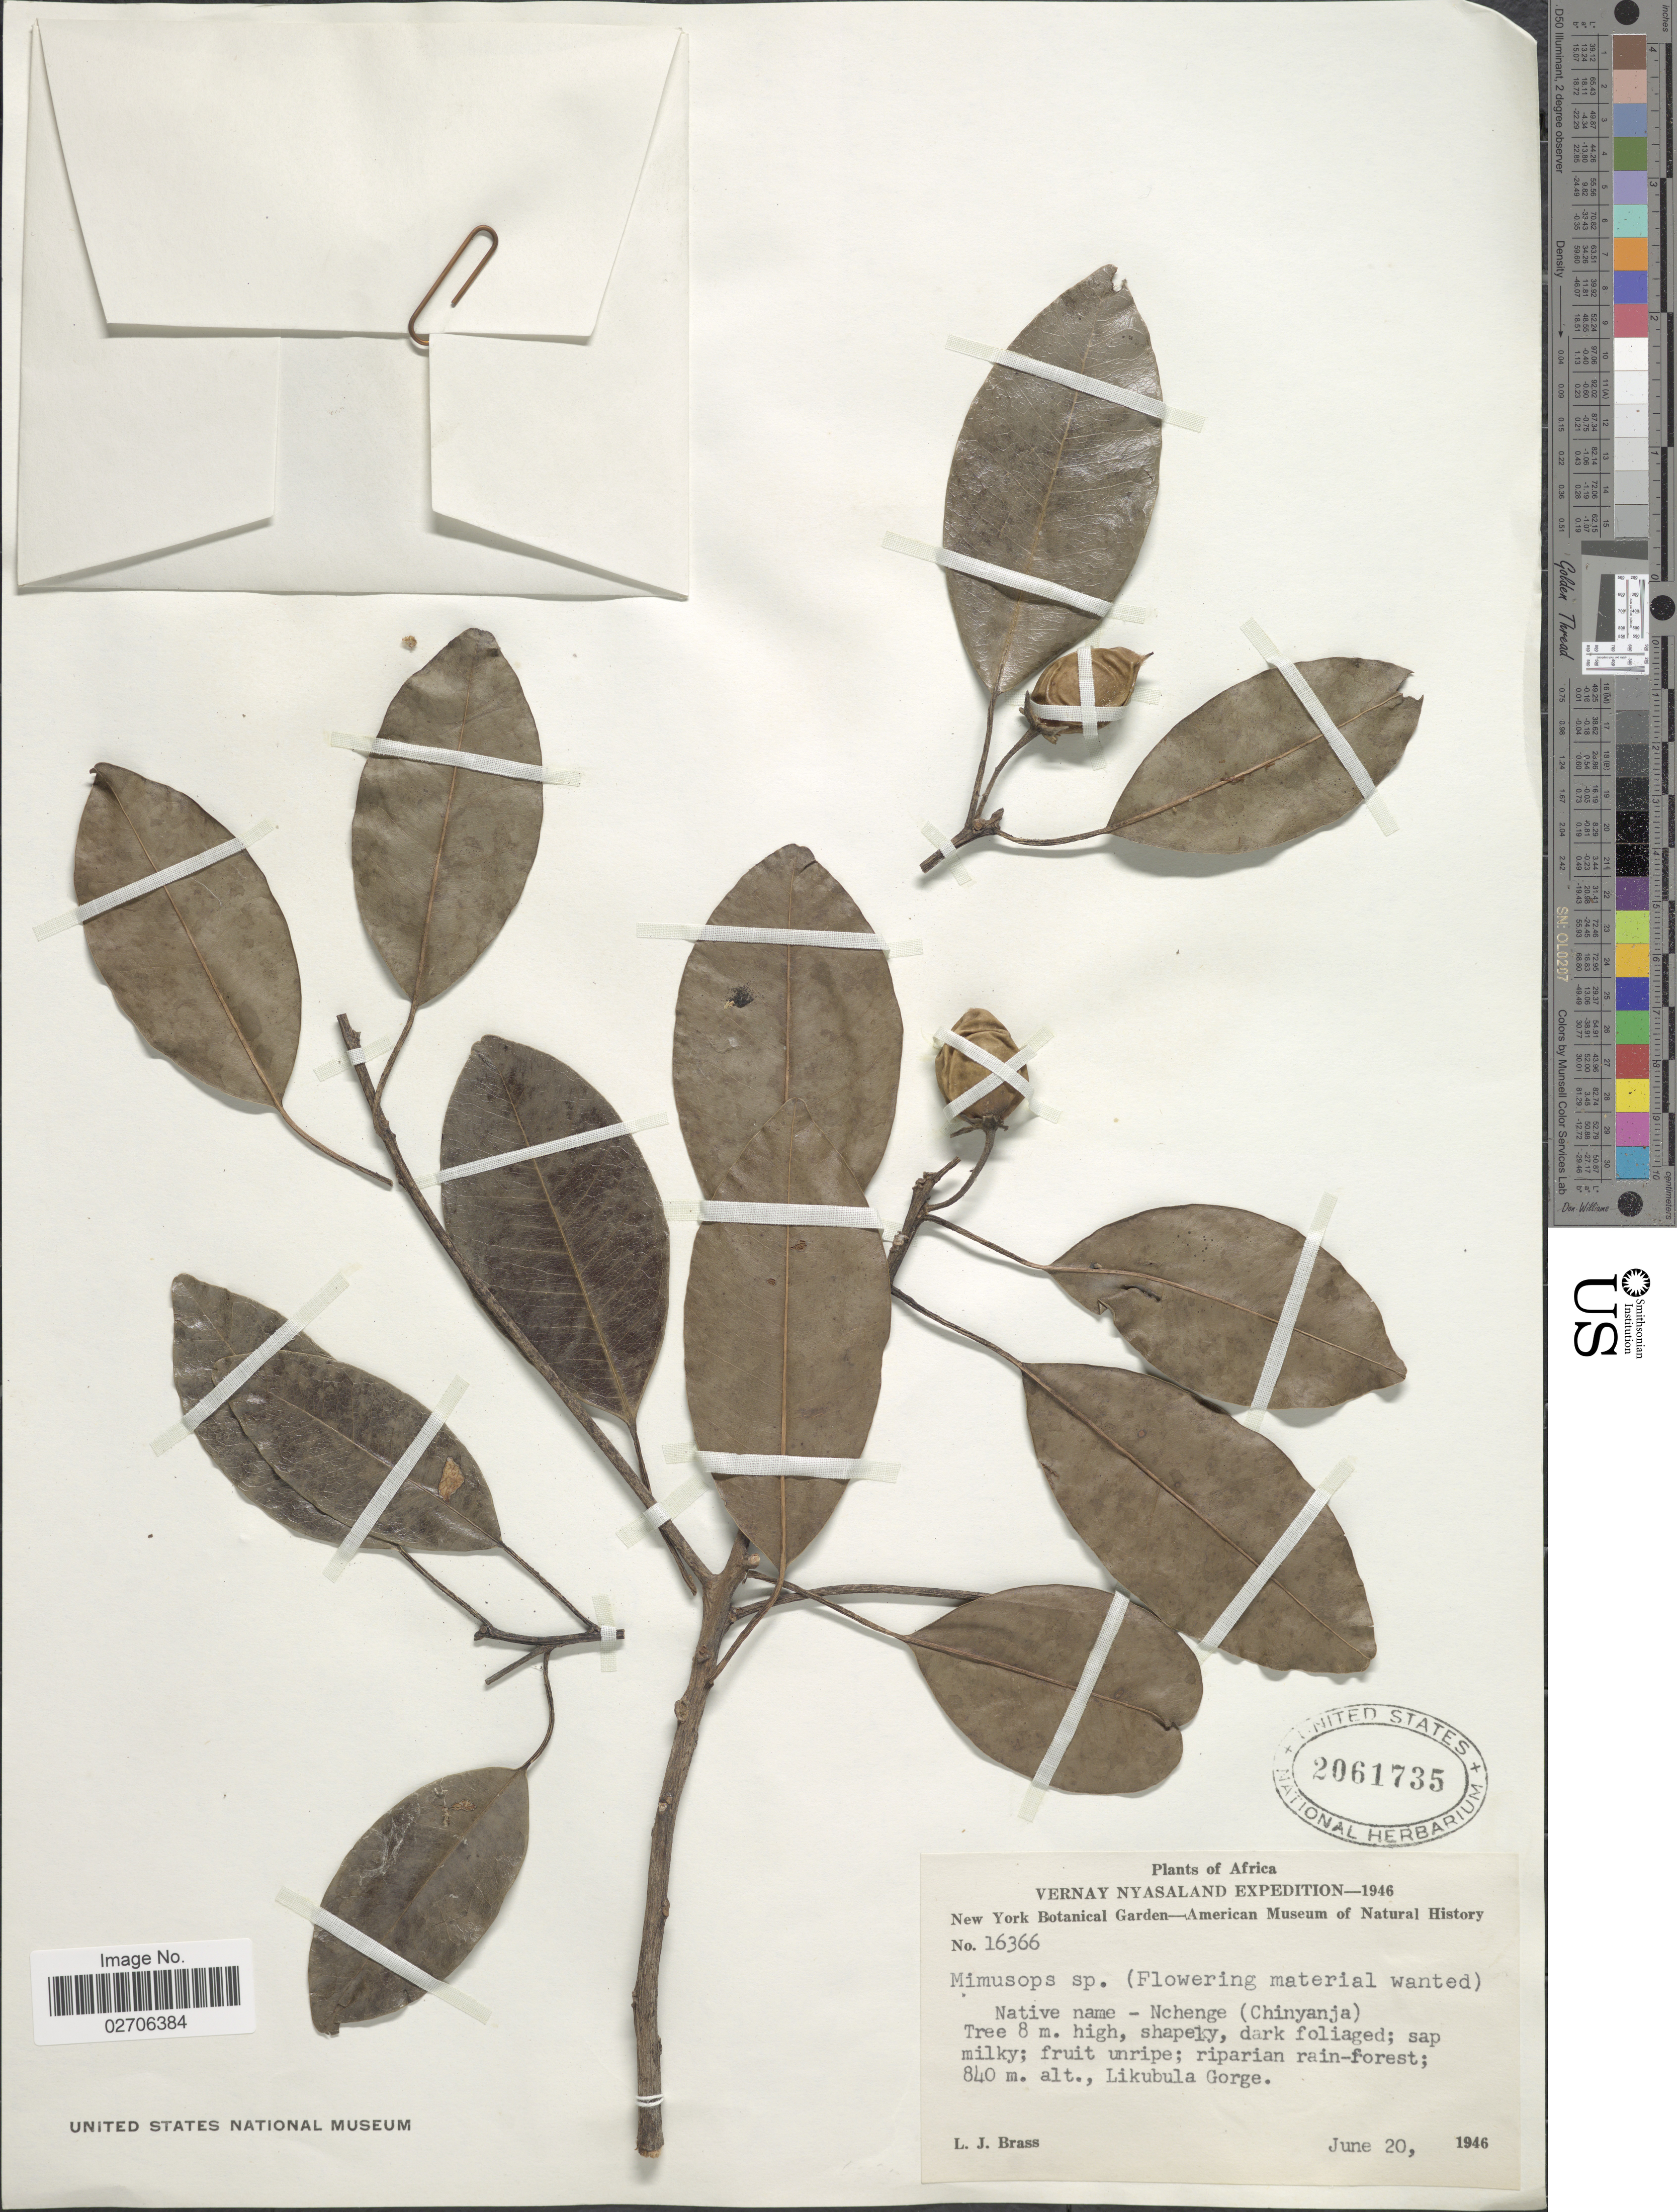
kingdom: Plantae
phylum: Tracheophyta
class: Magnoliopsida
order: Ericales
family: Sapotaceae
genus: Mimusops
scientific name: Mimusops sp.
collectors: L. J. Brass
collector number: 16366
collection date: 1946-06-20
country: Malawi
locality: Vernay Nyasaland, Likubula Gorge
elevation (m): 840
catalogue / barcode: US 2061735